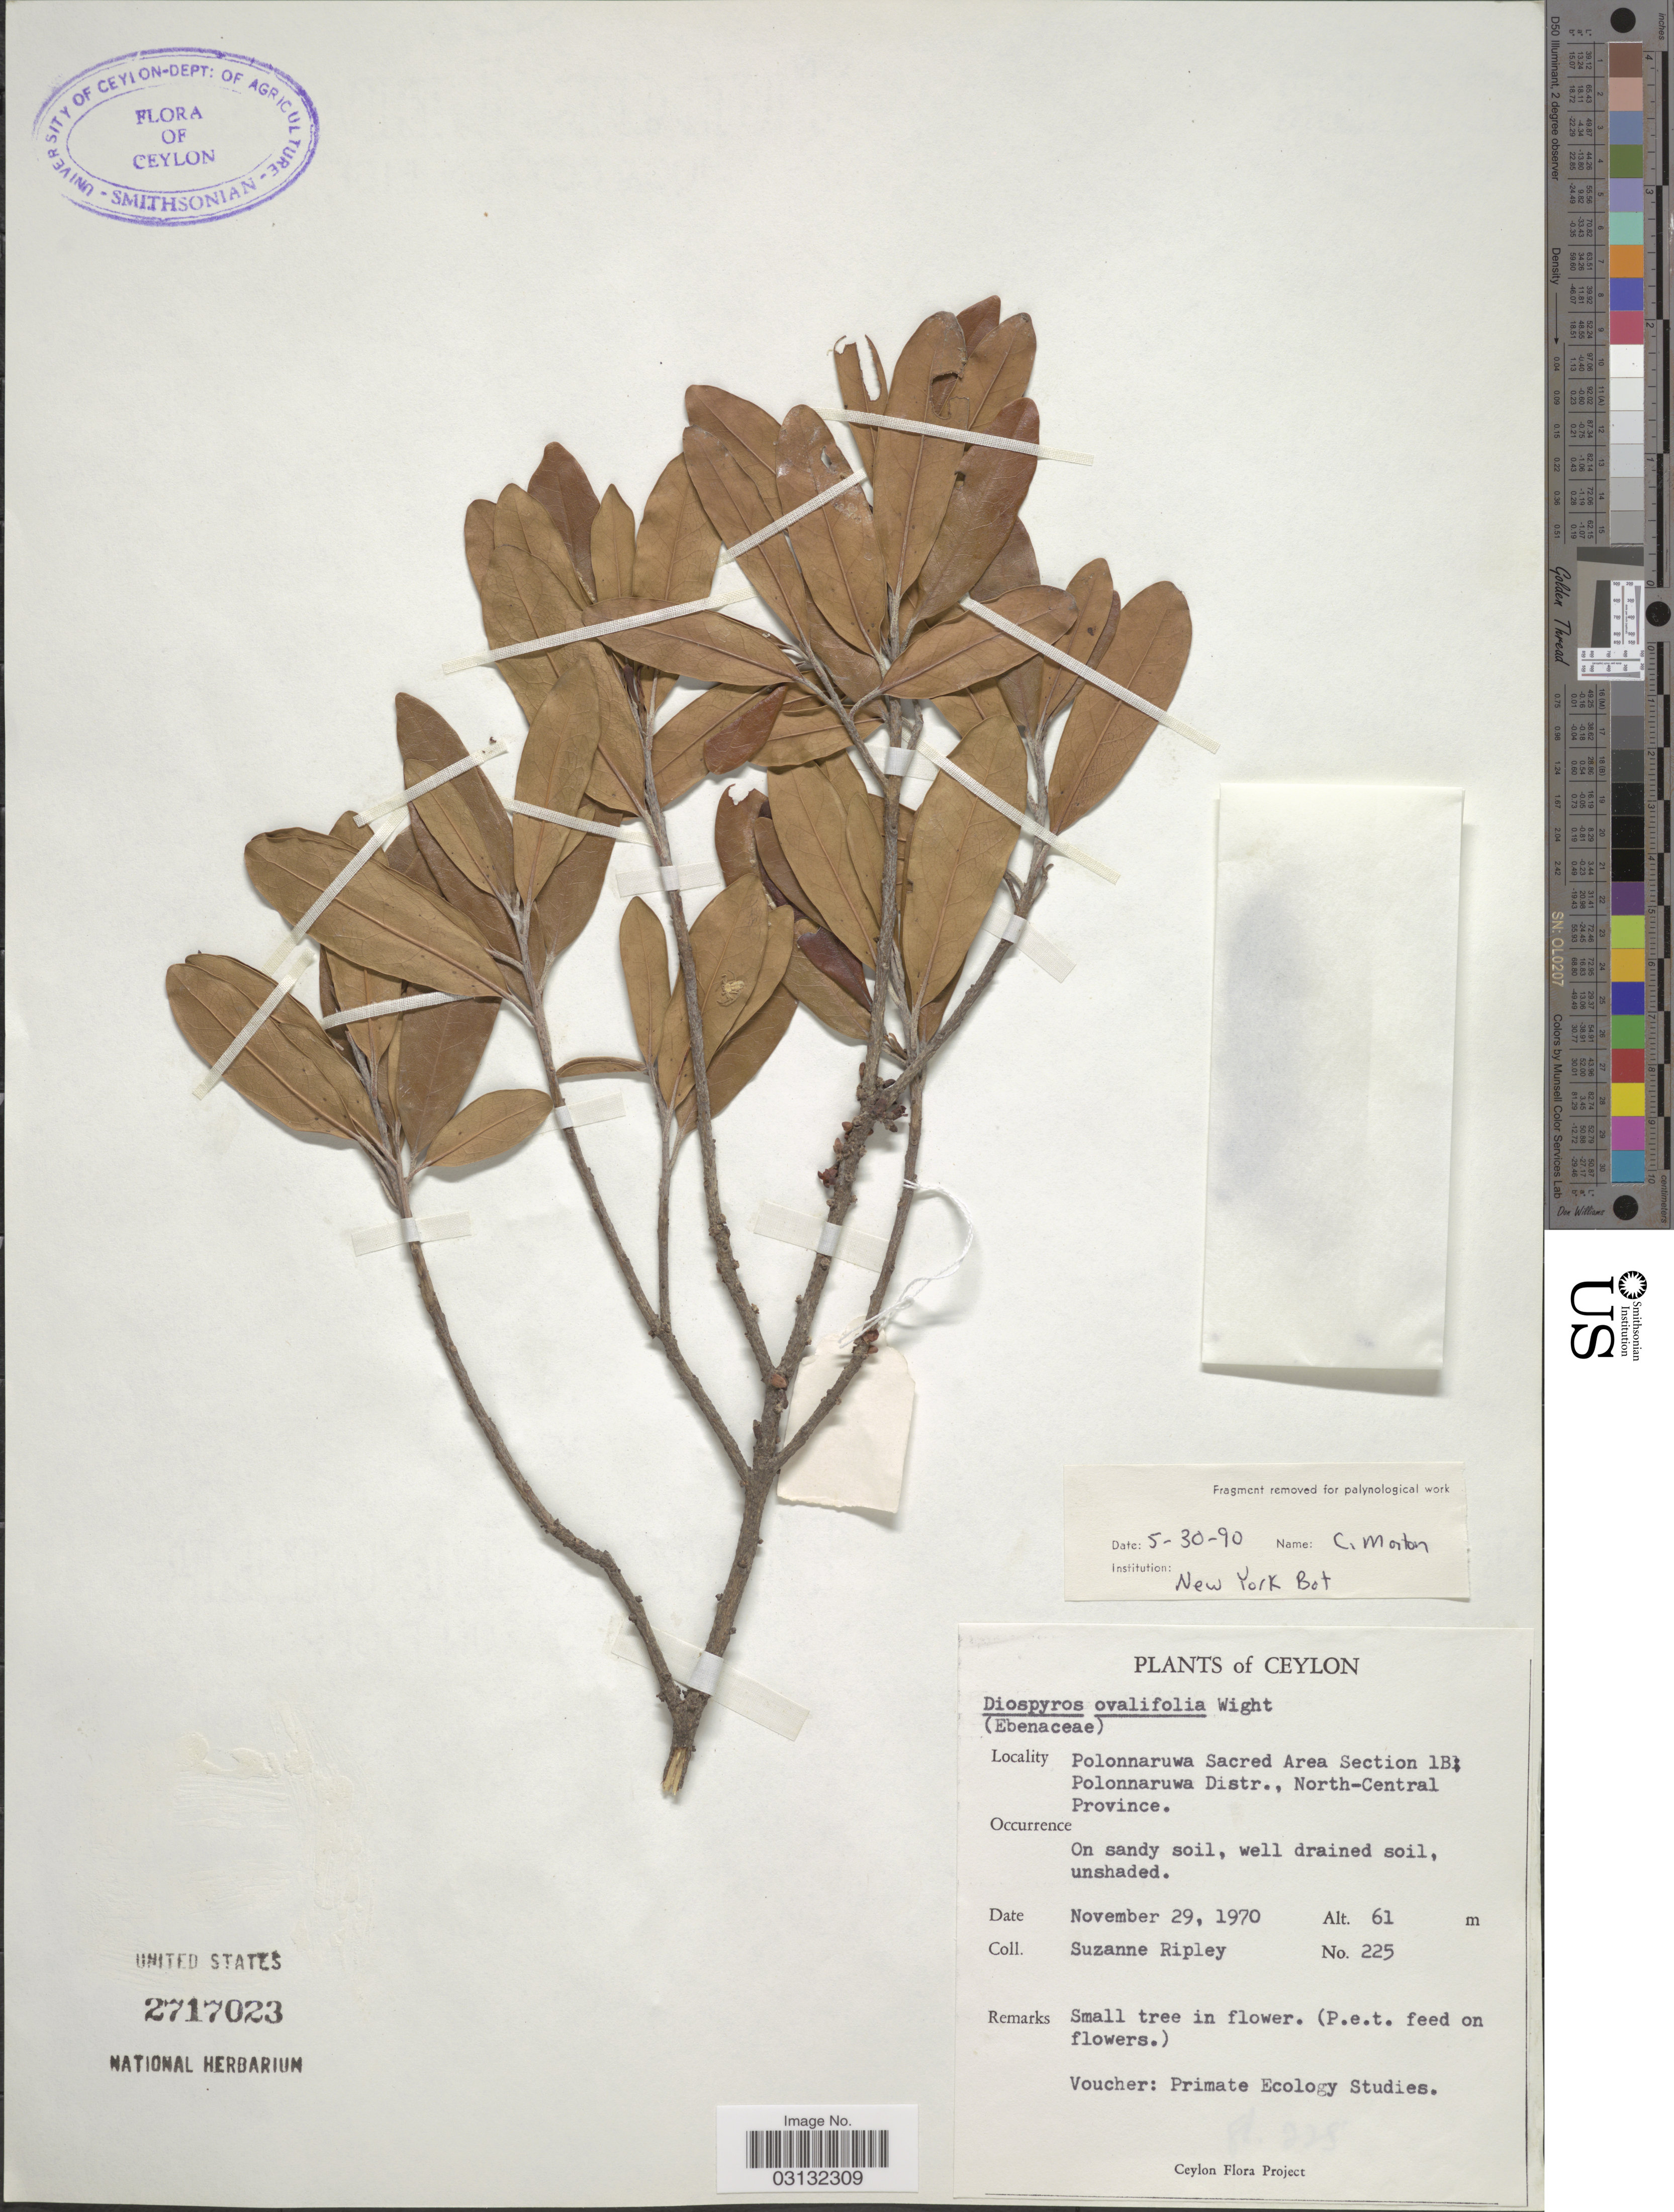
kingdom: Plantae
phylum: Tracheophyta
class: Magnoliopsida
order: Ericales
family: Ebenaceae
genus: Diospyros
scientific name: Diospyros ovalifolia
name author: Wight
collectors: S. Ripley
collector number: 225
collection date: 1970-11-29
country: Sri Lanka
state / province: North Central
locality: Ceylon. Polonnaruwa Sacred Area Section 1B; Polonnaruwa Distr.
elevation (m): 61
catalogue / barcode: US 2717023